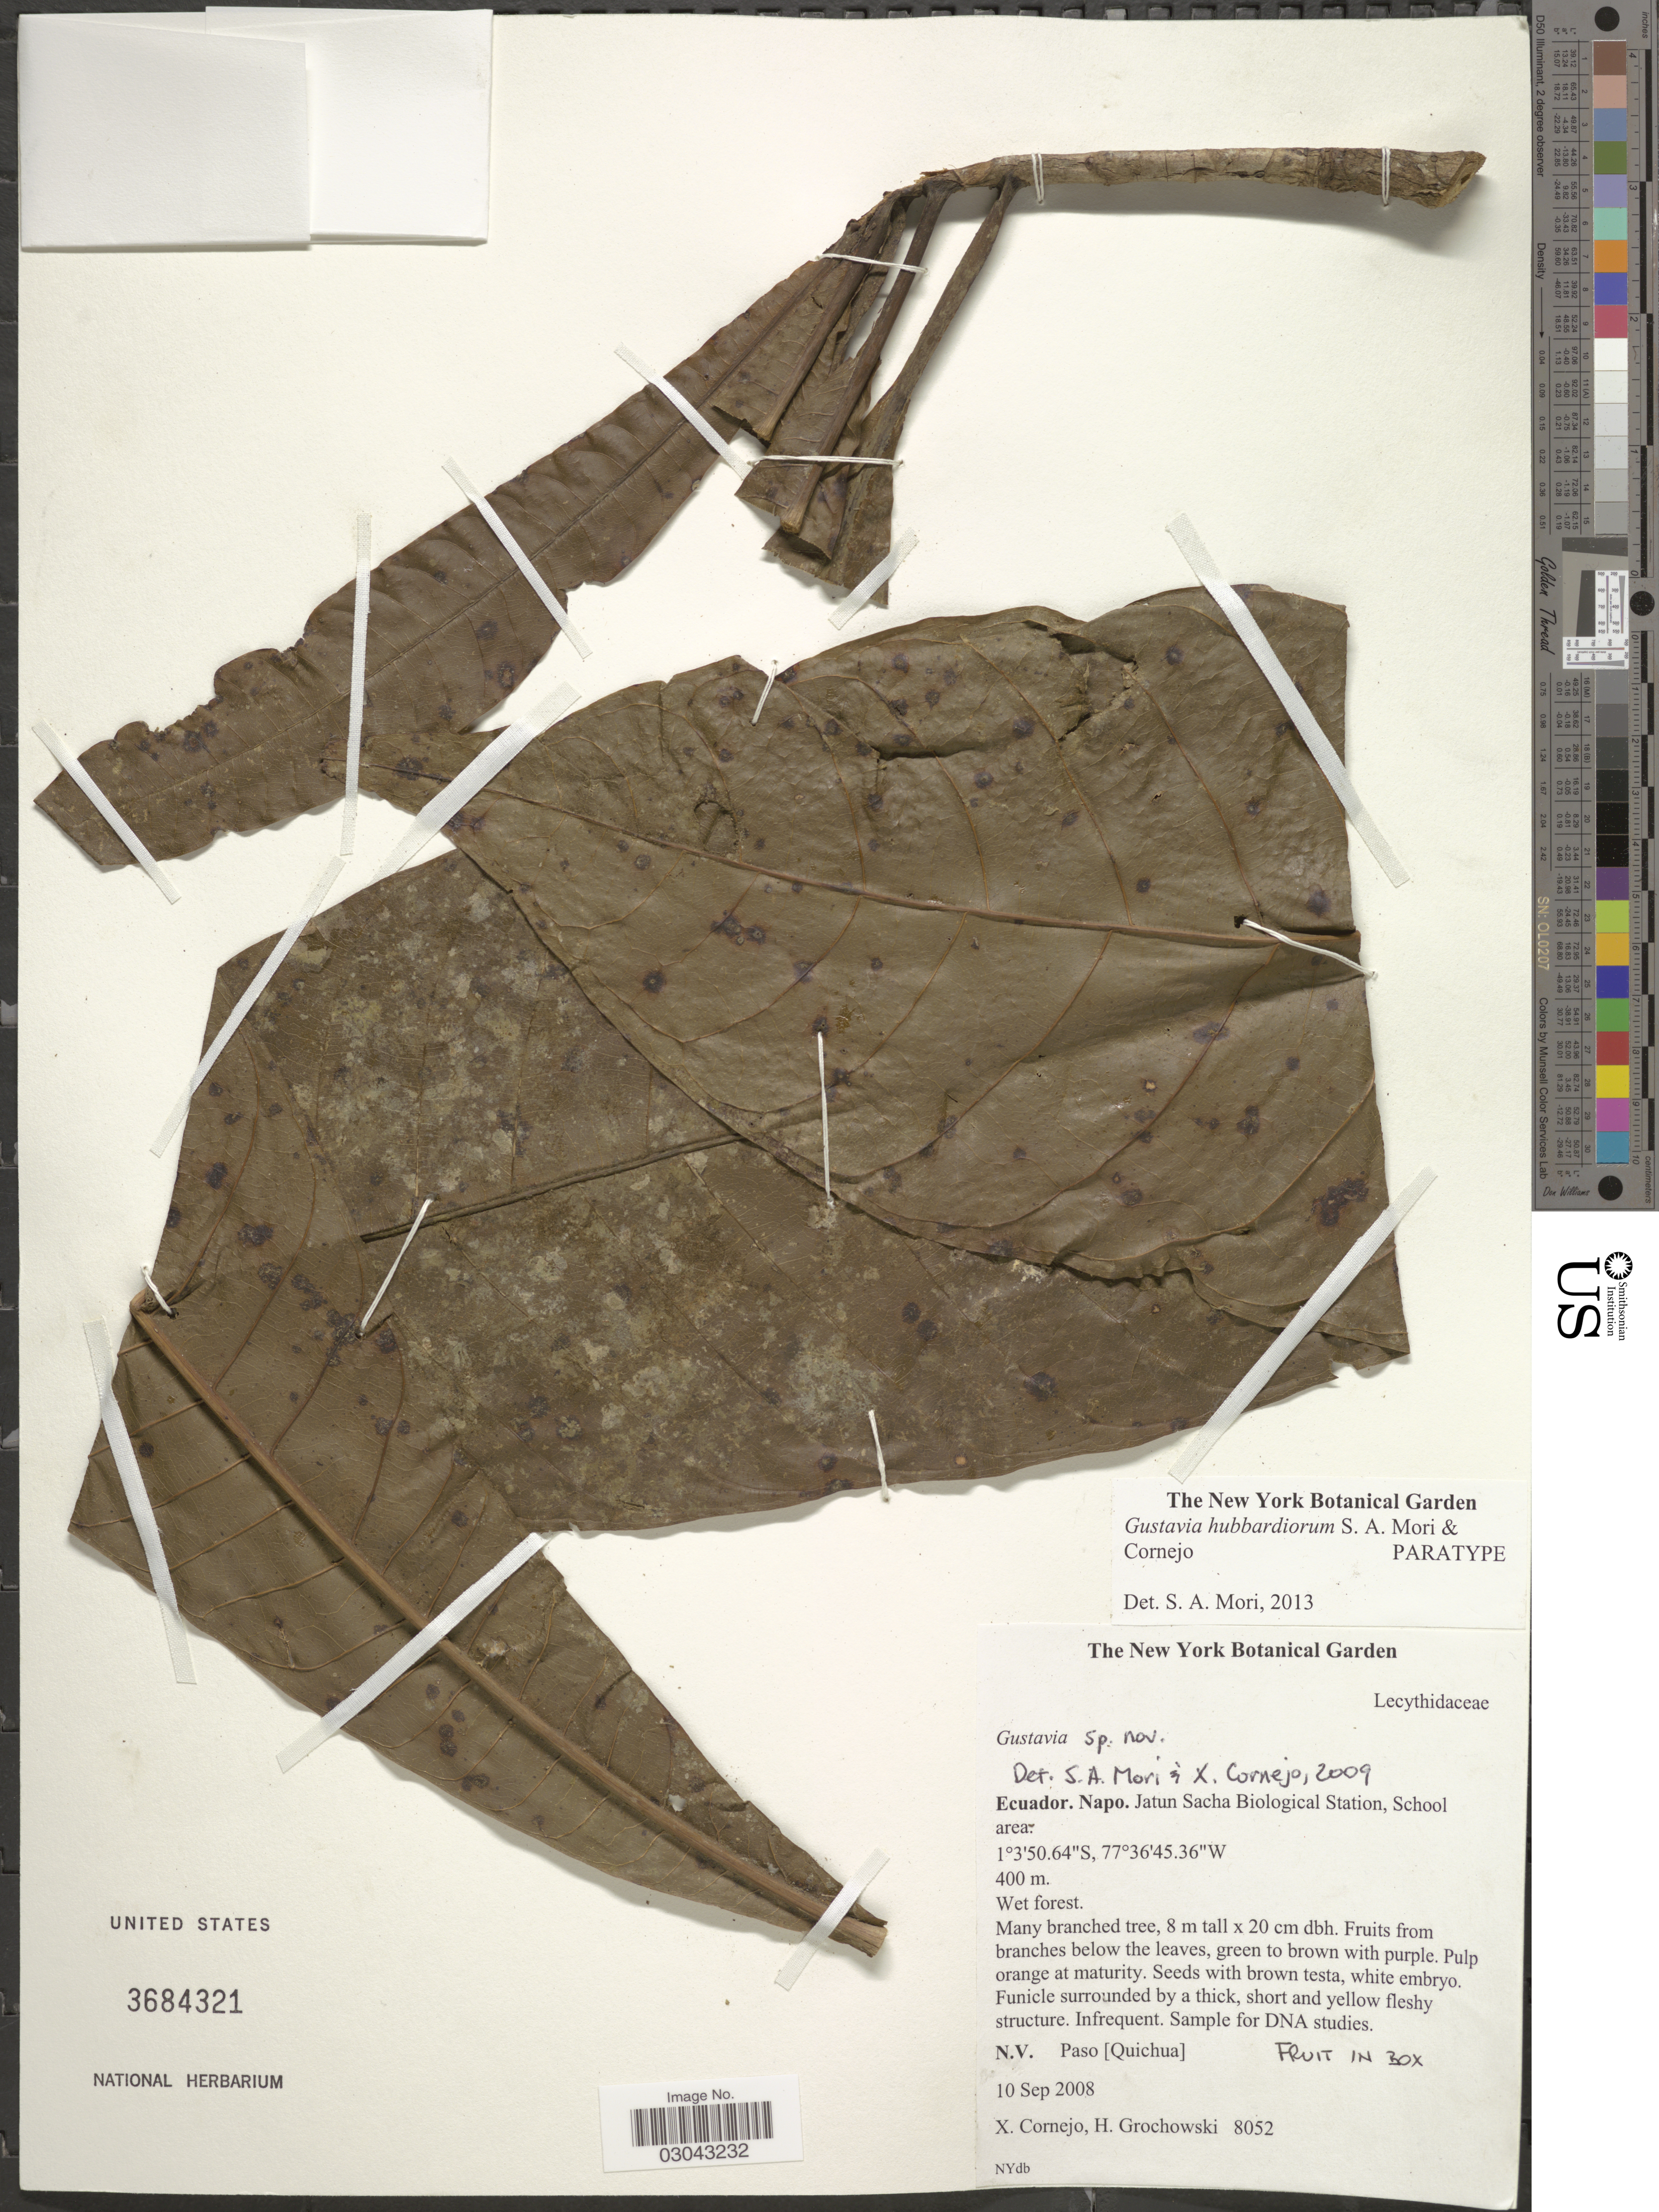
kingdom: Plantae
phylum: Tracheophyta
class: Magnoliopsida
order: Ericales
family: Lecythidaceae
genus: Gustavia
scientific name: Gustavia hubbardiorum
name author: S.A. Mori & Cornejo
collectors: X. F. Cornejo & H. Grochowski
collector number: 8052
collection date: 2008-09-10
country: Ecuador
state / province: Napo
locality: Jatun Sacha Biological Station area, in school.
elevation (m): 400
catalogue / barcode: US 3684321